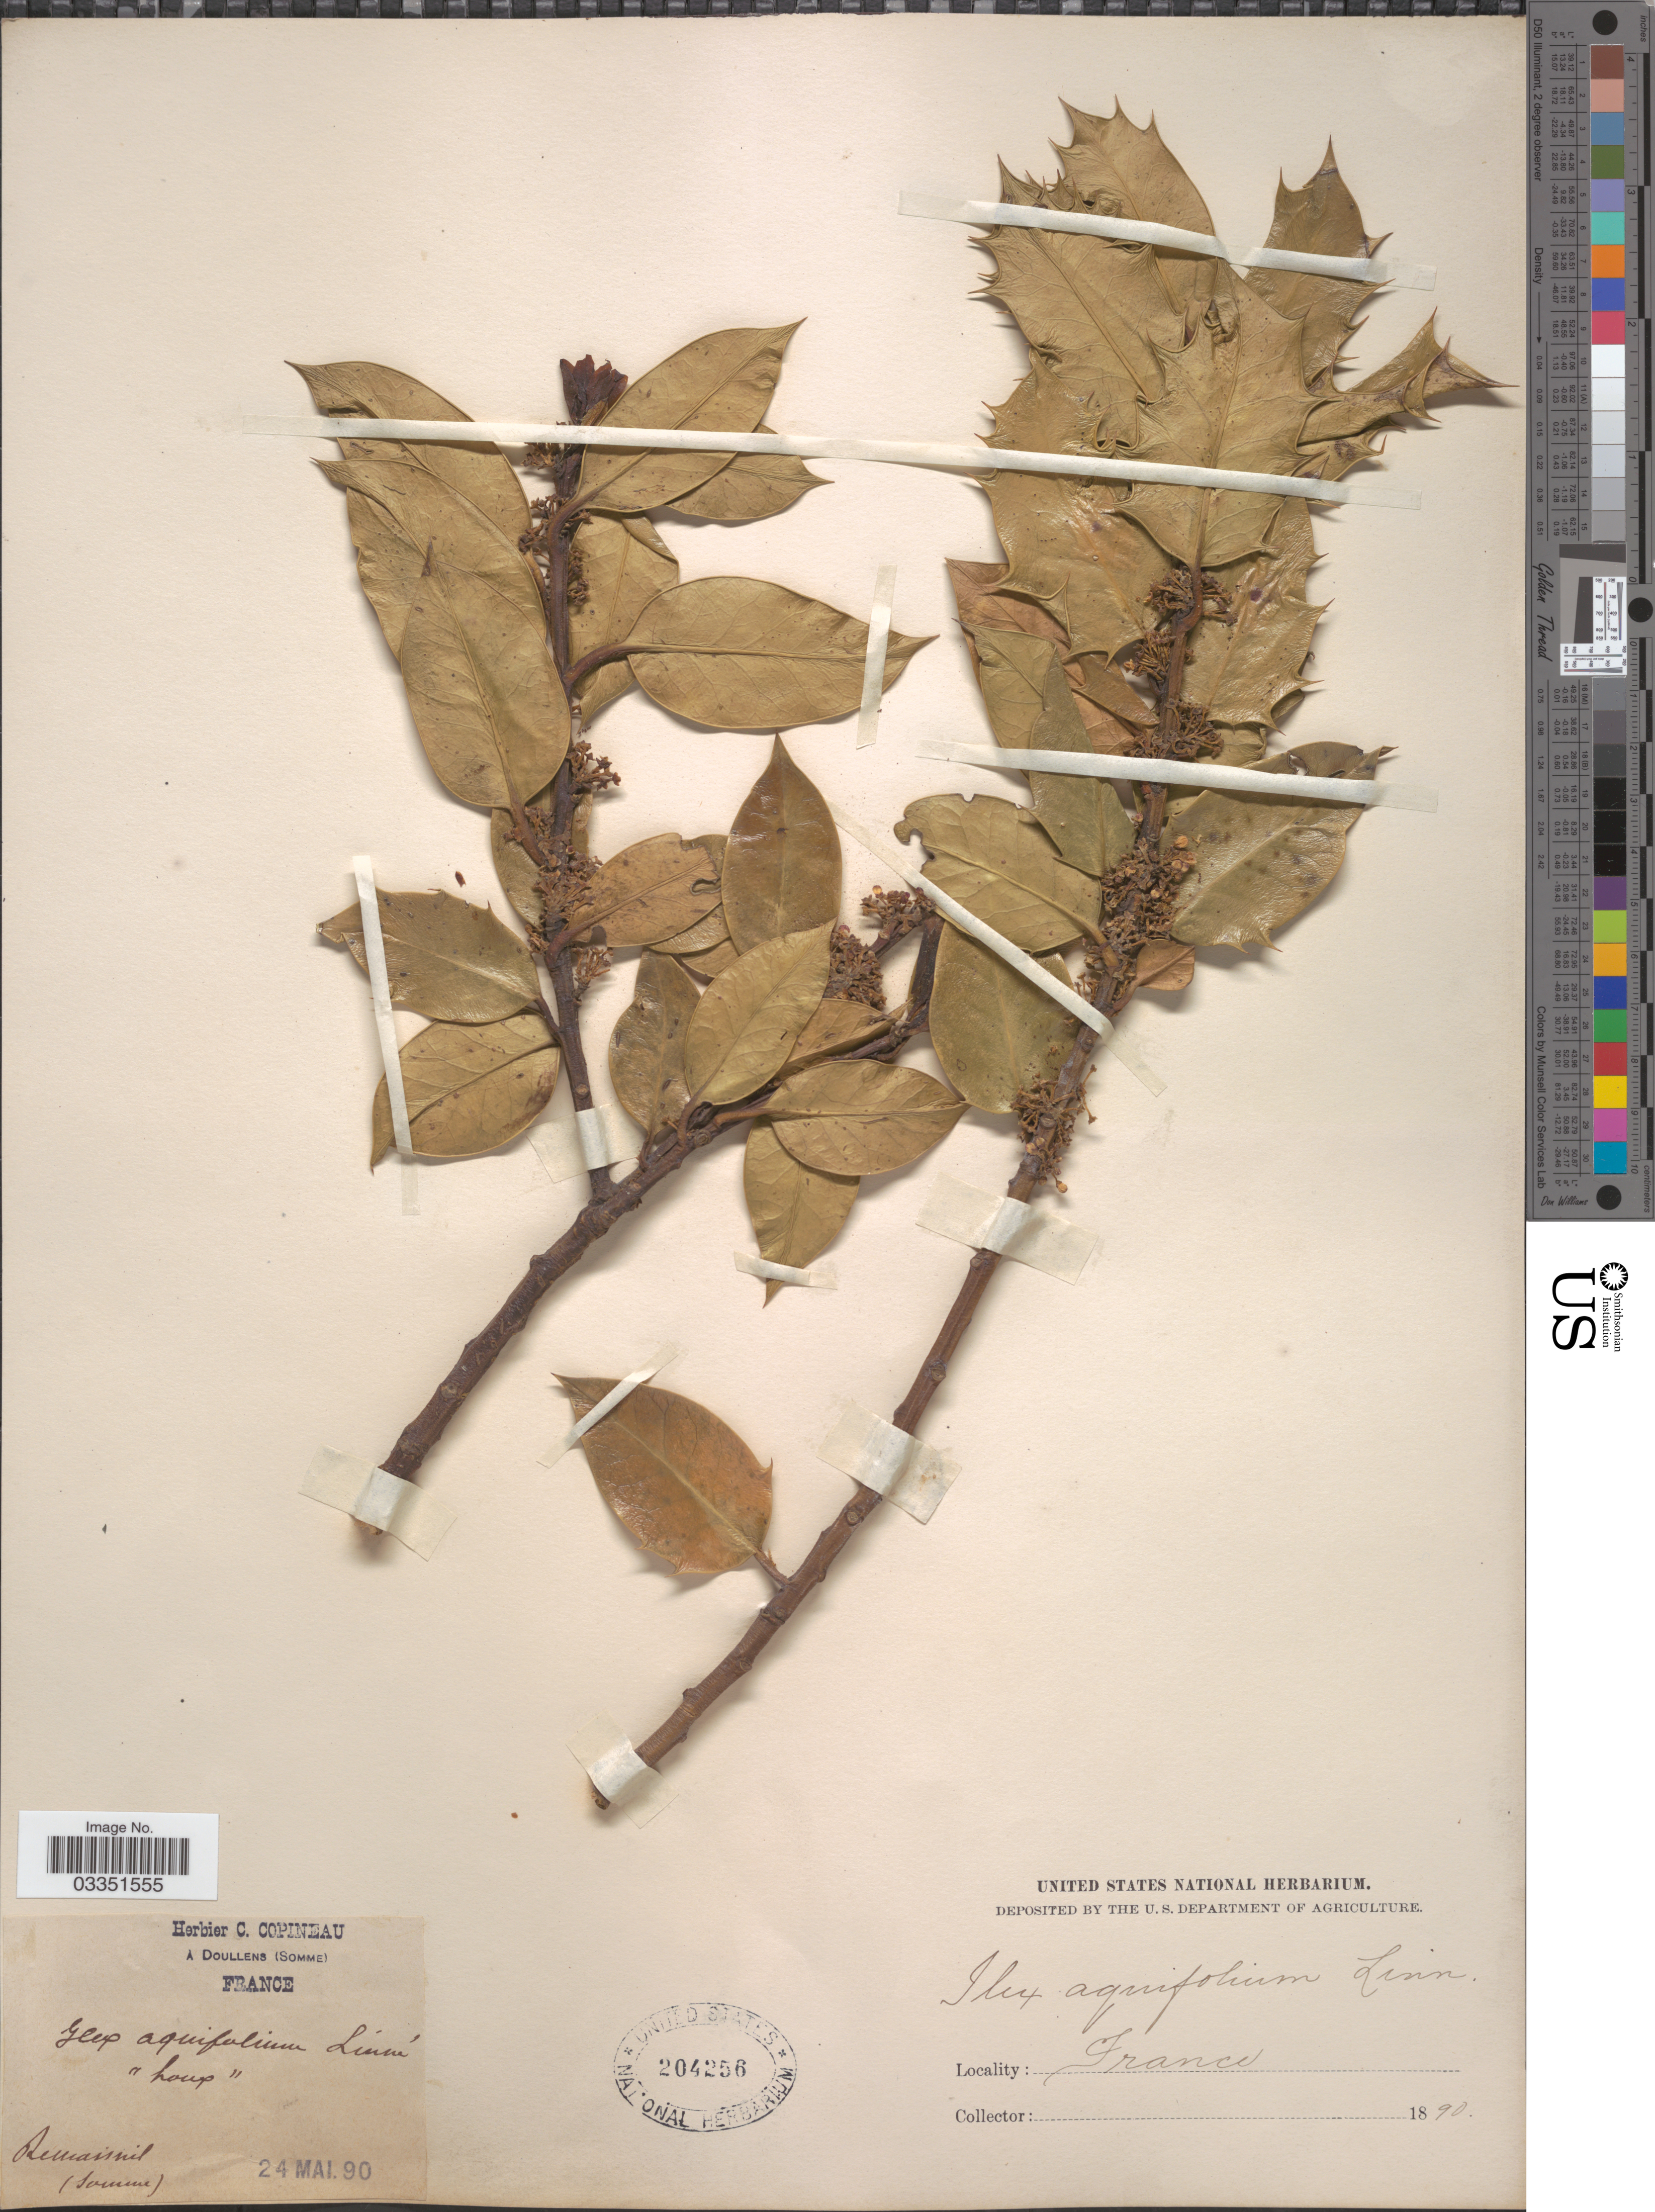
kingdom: Plantae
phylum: Tracheophyta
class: Magnoliopsida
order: Aquifoliales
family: Aquifoliaceae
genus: Ilex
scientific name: Ilex aquifolium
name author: L.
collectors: ex herb. C. Copineau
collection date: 1890-05-20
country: France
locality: Remaisnil.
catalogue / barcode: US 204256